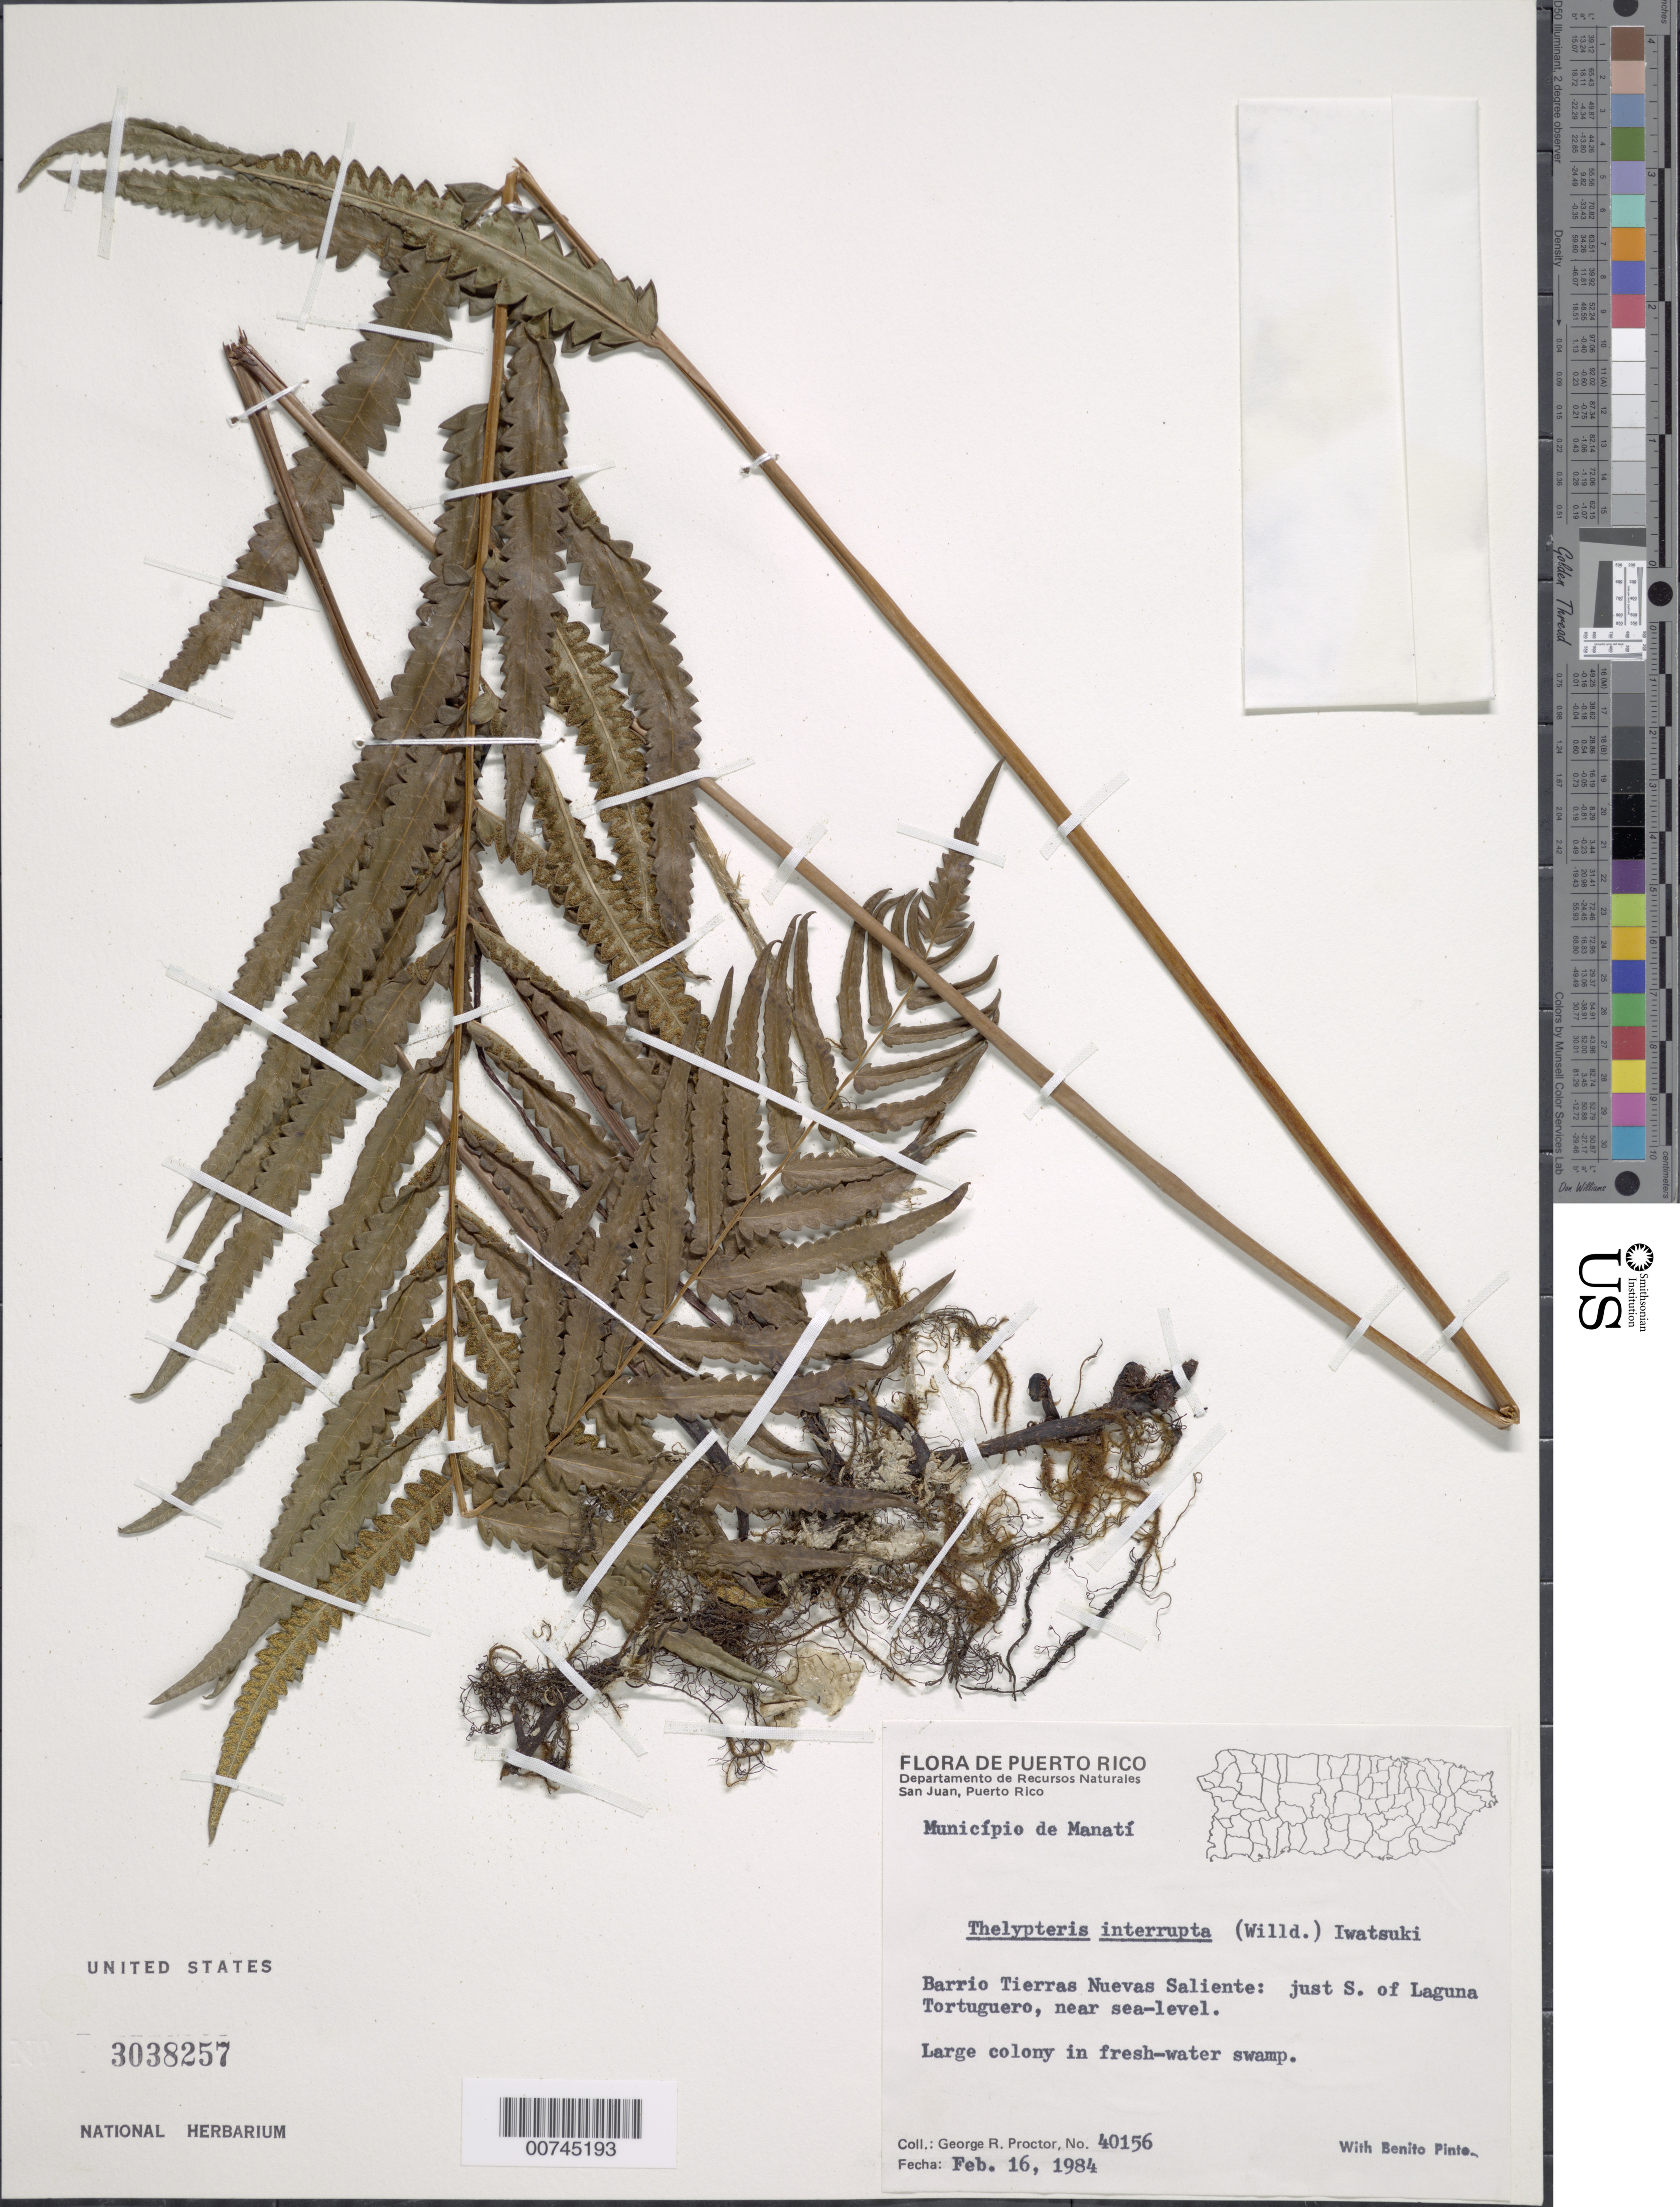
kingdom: Plantae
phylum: Tracheophyta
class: Polypodiopsida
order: Polypodiales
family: Thelypteridaceae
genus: Christella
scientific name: Christella kunthii comb. ined.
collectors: G. R. Proctor & B. Pinto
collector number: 40156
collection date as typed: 16 Feb 1984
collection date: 1984-02-16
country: Puerto Rico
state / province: Manatí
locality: Barrio Tierras Nuevas Saliente: just S of Laguna Tortuguero, near sea-level. Municipio Manatí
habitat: Large colony in fresh-water swamp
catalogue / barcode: US 3038257